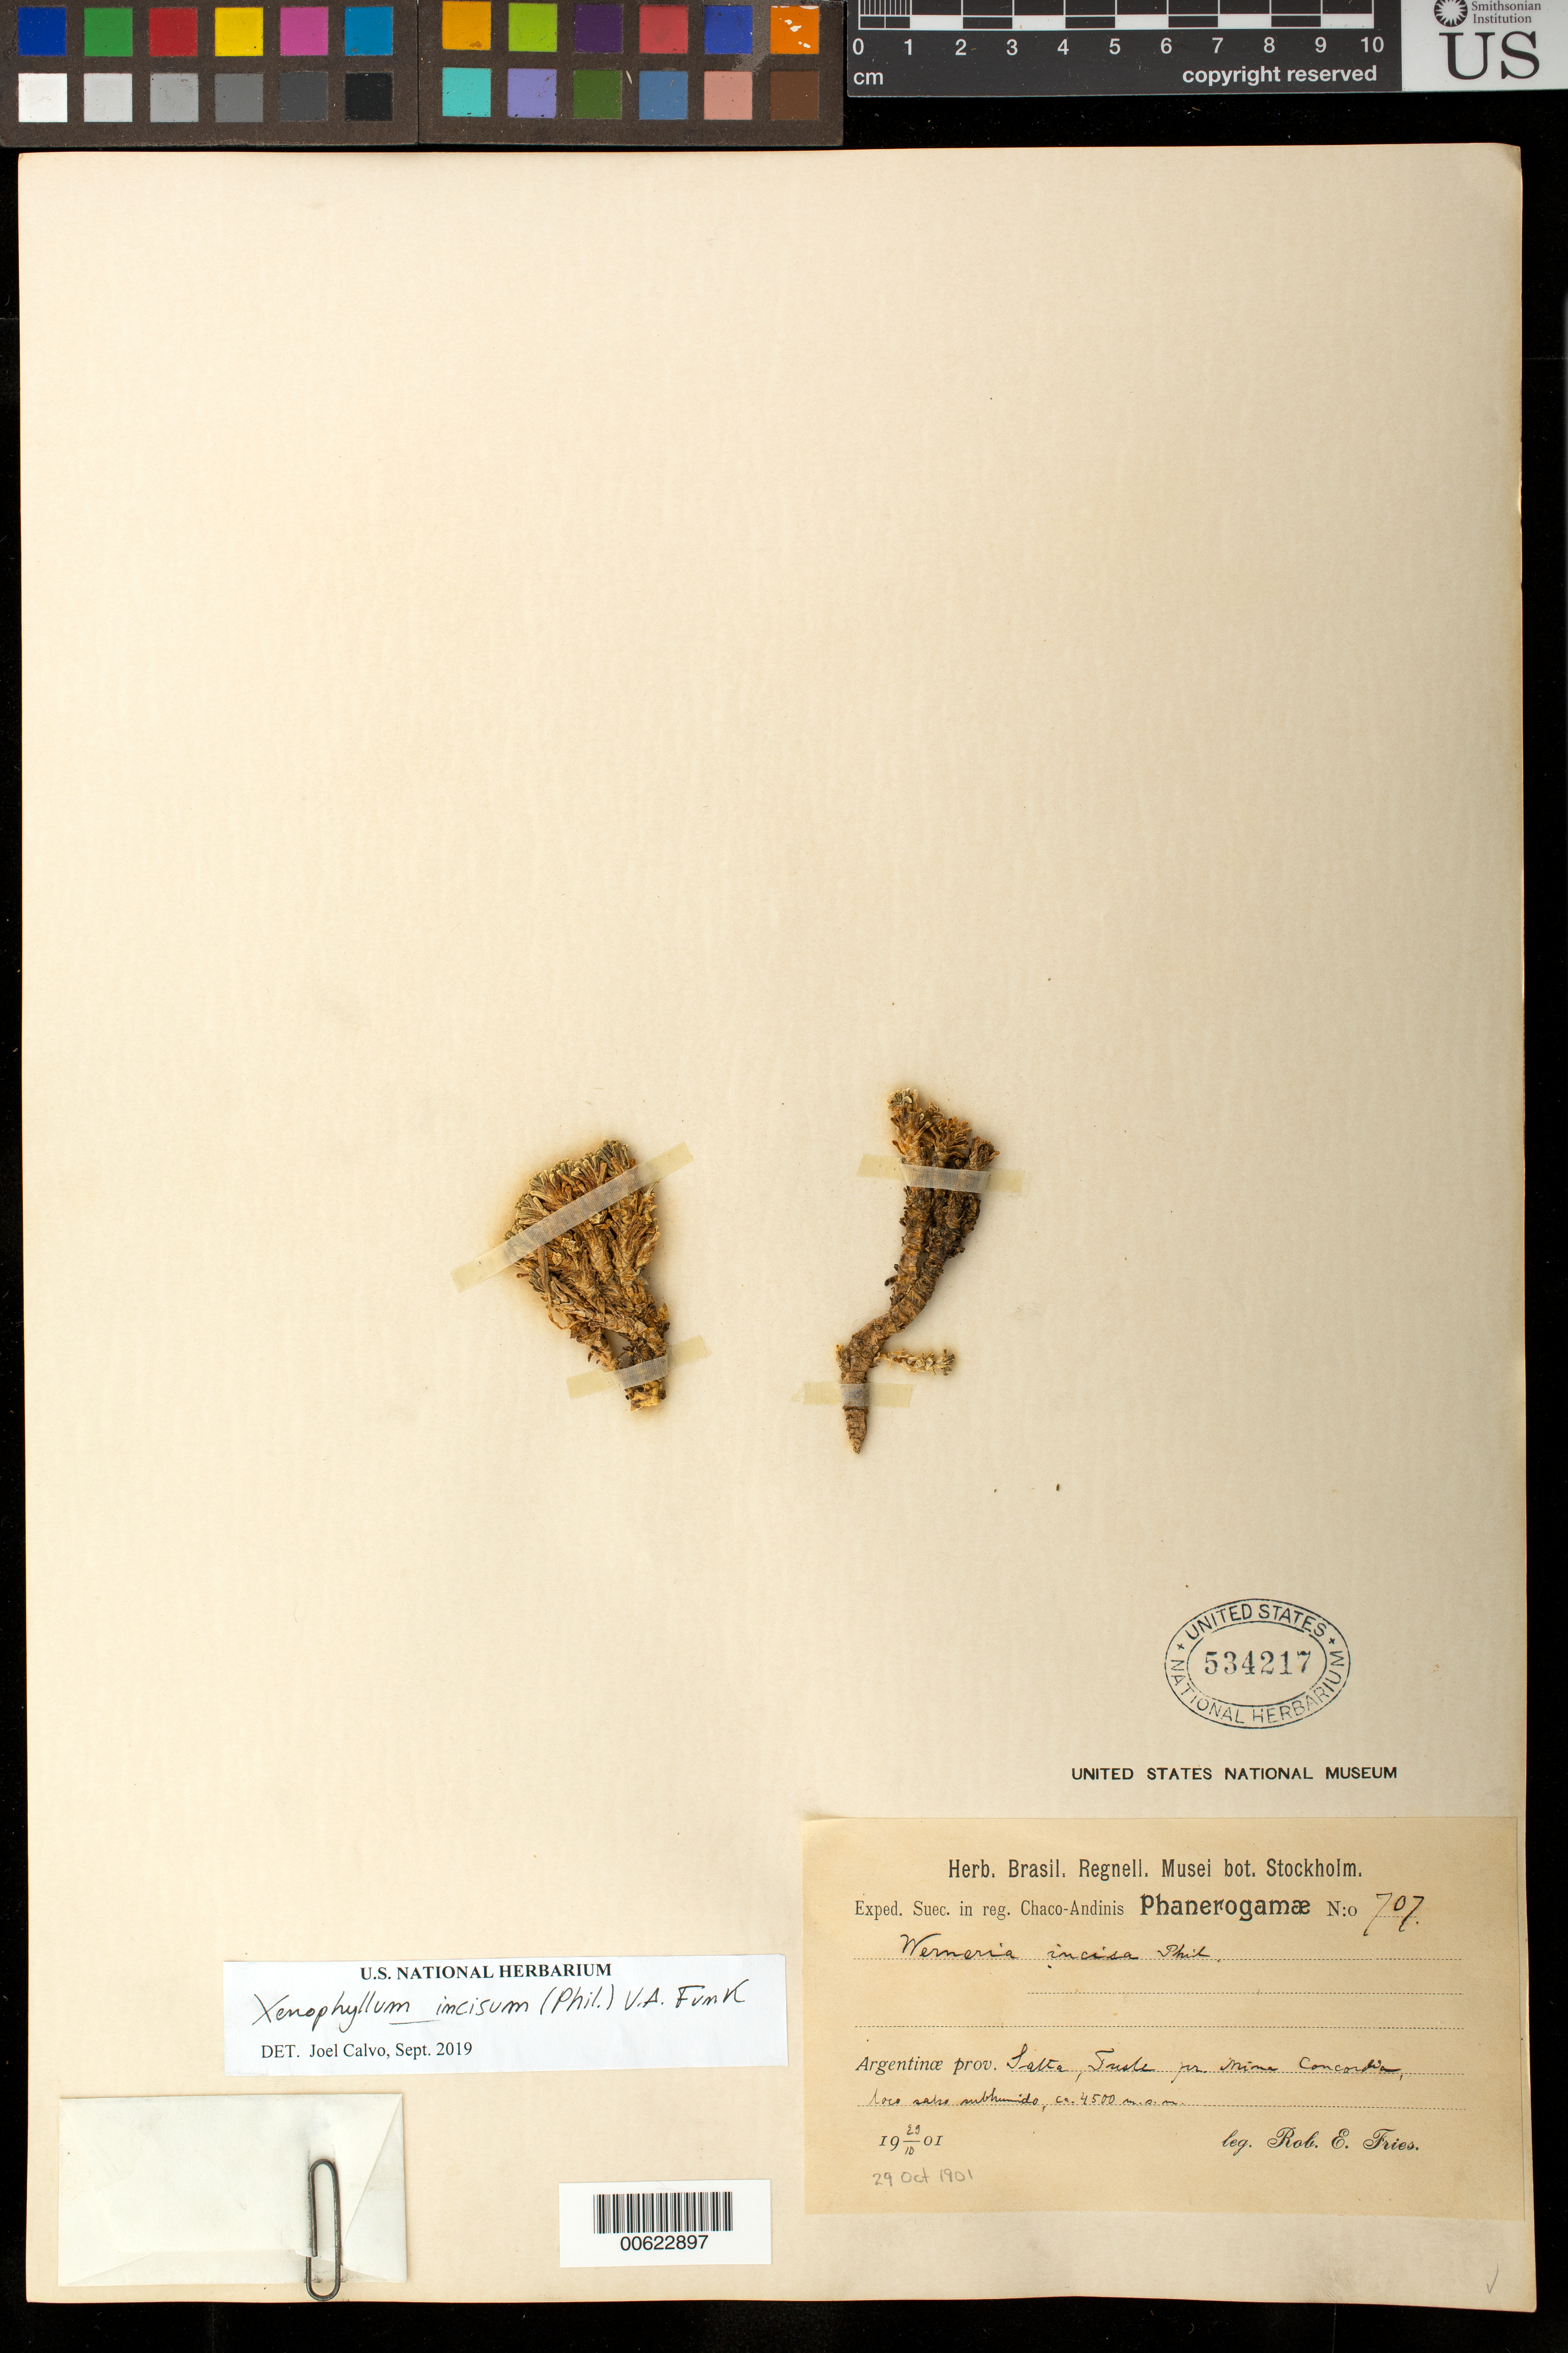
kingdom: Plantae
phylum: Tracheophyta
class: Magnoliopsida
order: Asterales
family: Asteraceae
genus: Xenophyllum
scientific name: Xenophyllum incisum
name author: (Phil.) V.A. Funk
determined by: Calvo, Joel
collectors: R. E. Fries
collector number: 707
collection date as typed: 29 Oct 1901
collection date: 1901-10-29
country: Argentina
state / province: Salta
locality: Trisle pr nime Concordia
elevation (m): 4500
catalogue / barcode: US 534217